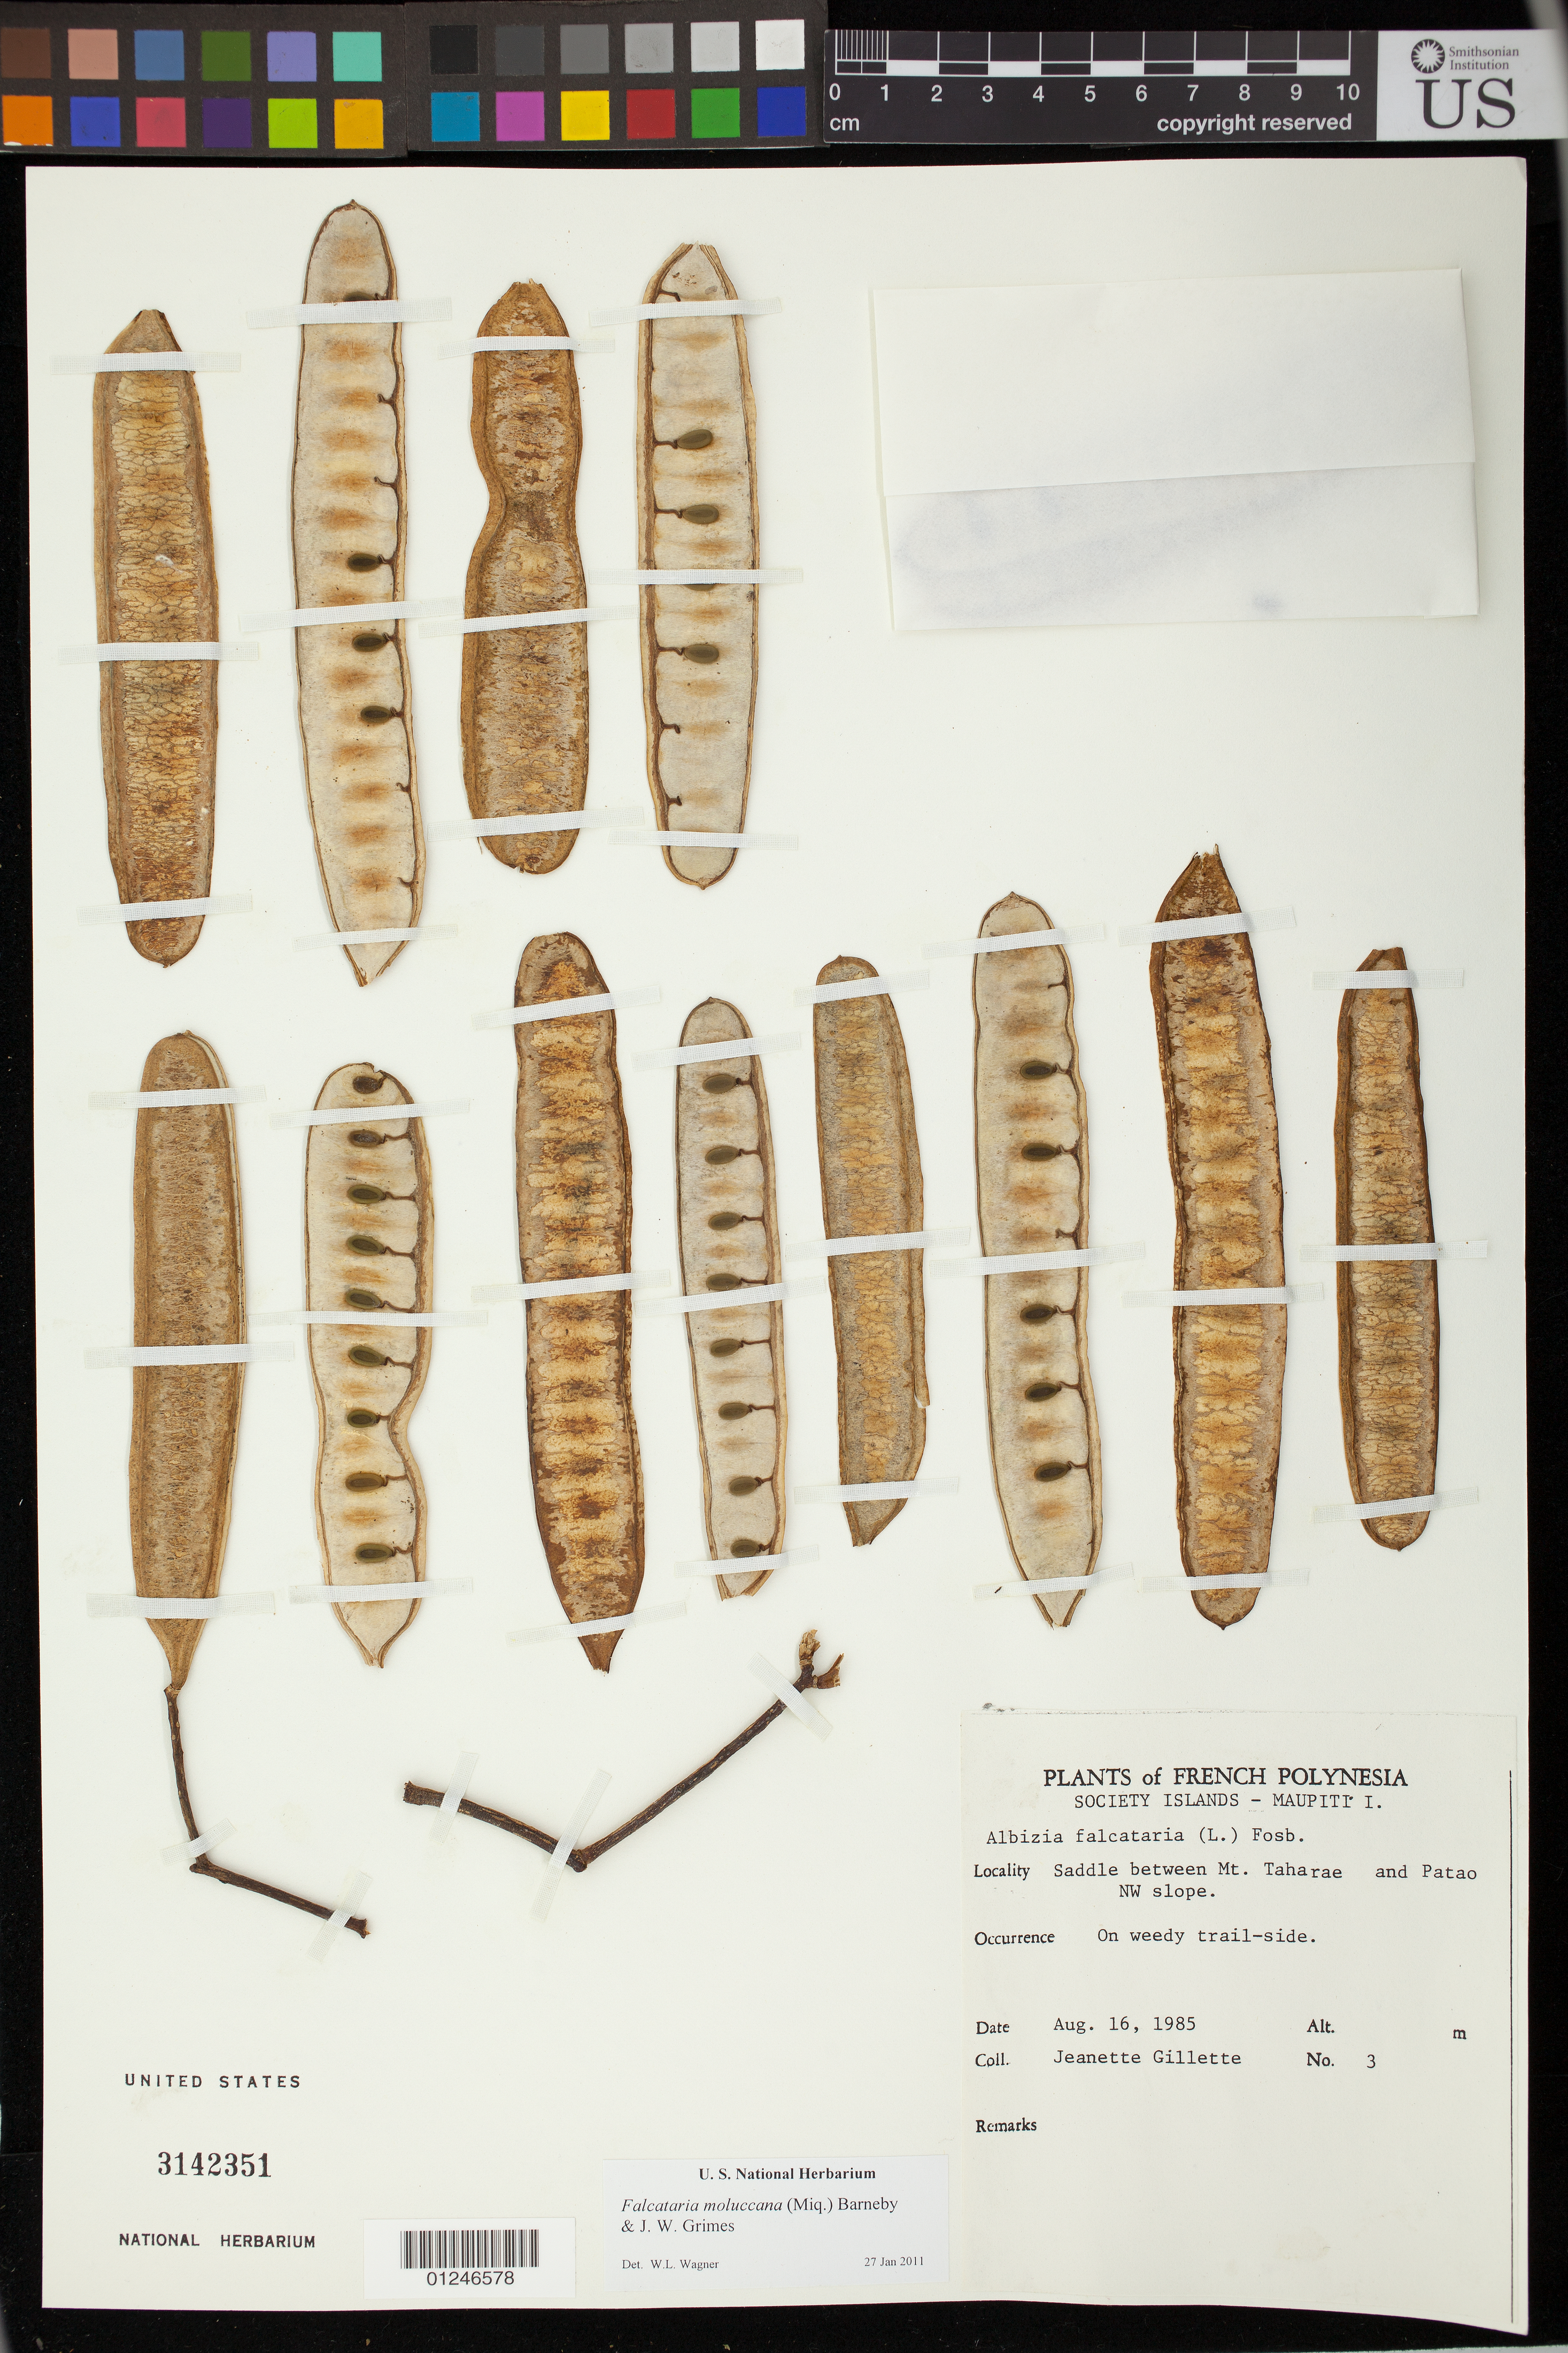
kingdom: Plantae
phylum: Tracheophyta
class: Magnoliopsida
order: Fabales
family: Fabaceae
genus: Albizia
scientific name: Albizia falcataria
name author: (L.) Fosberg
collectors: J. Gillette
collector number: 3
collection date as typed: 16 Aug 1985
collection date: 1985-08-16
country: French Polynesia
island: Maupiti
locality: Saddle between mt. taharae and patao [Society Is.]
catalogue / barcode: US 32142351